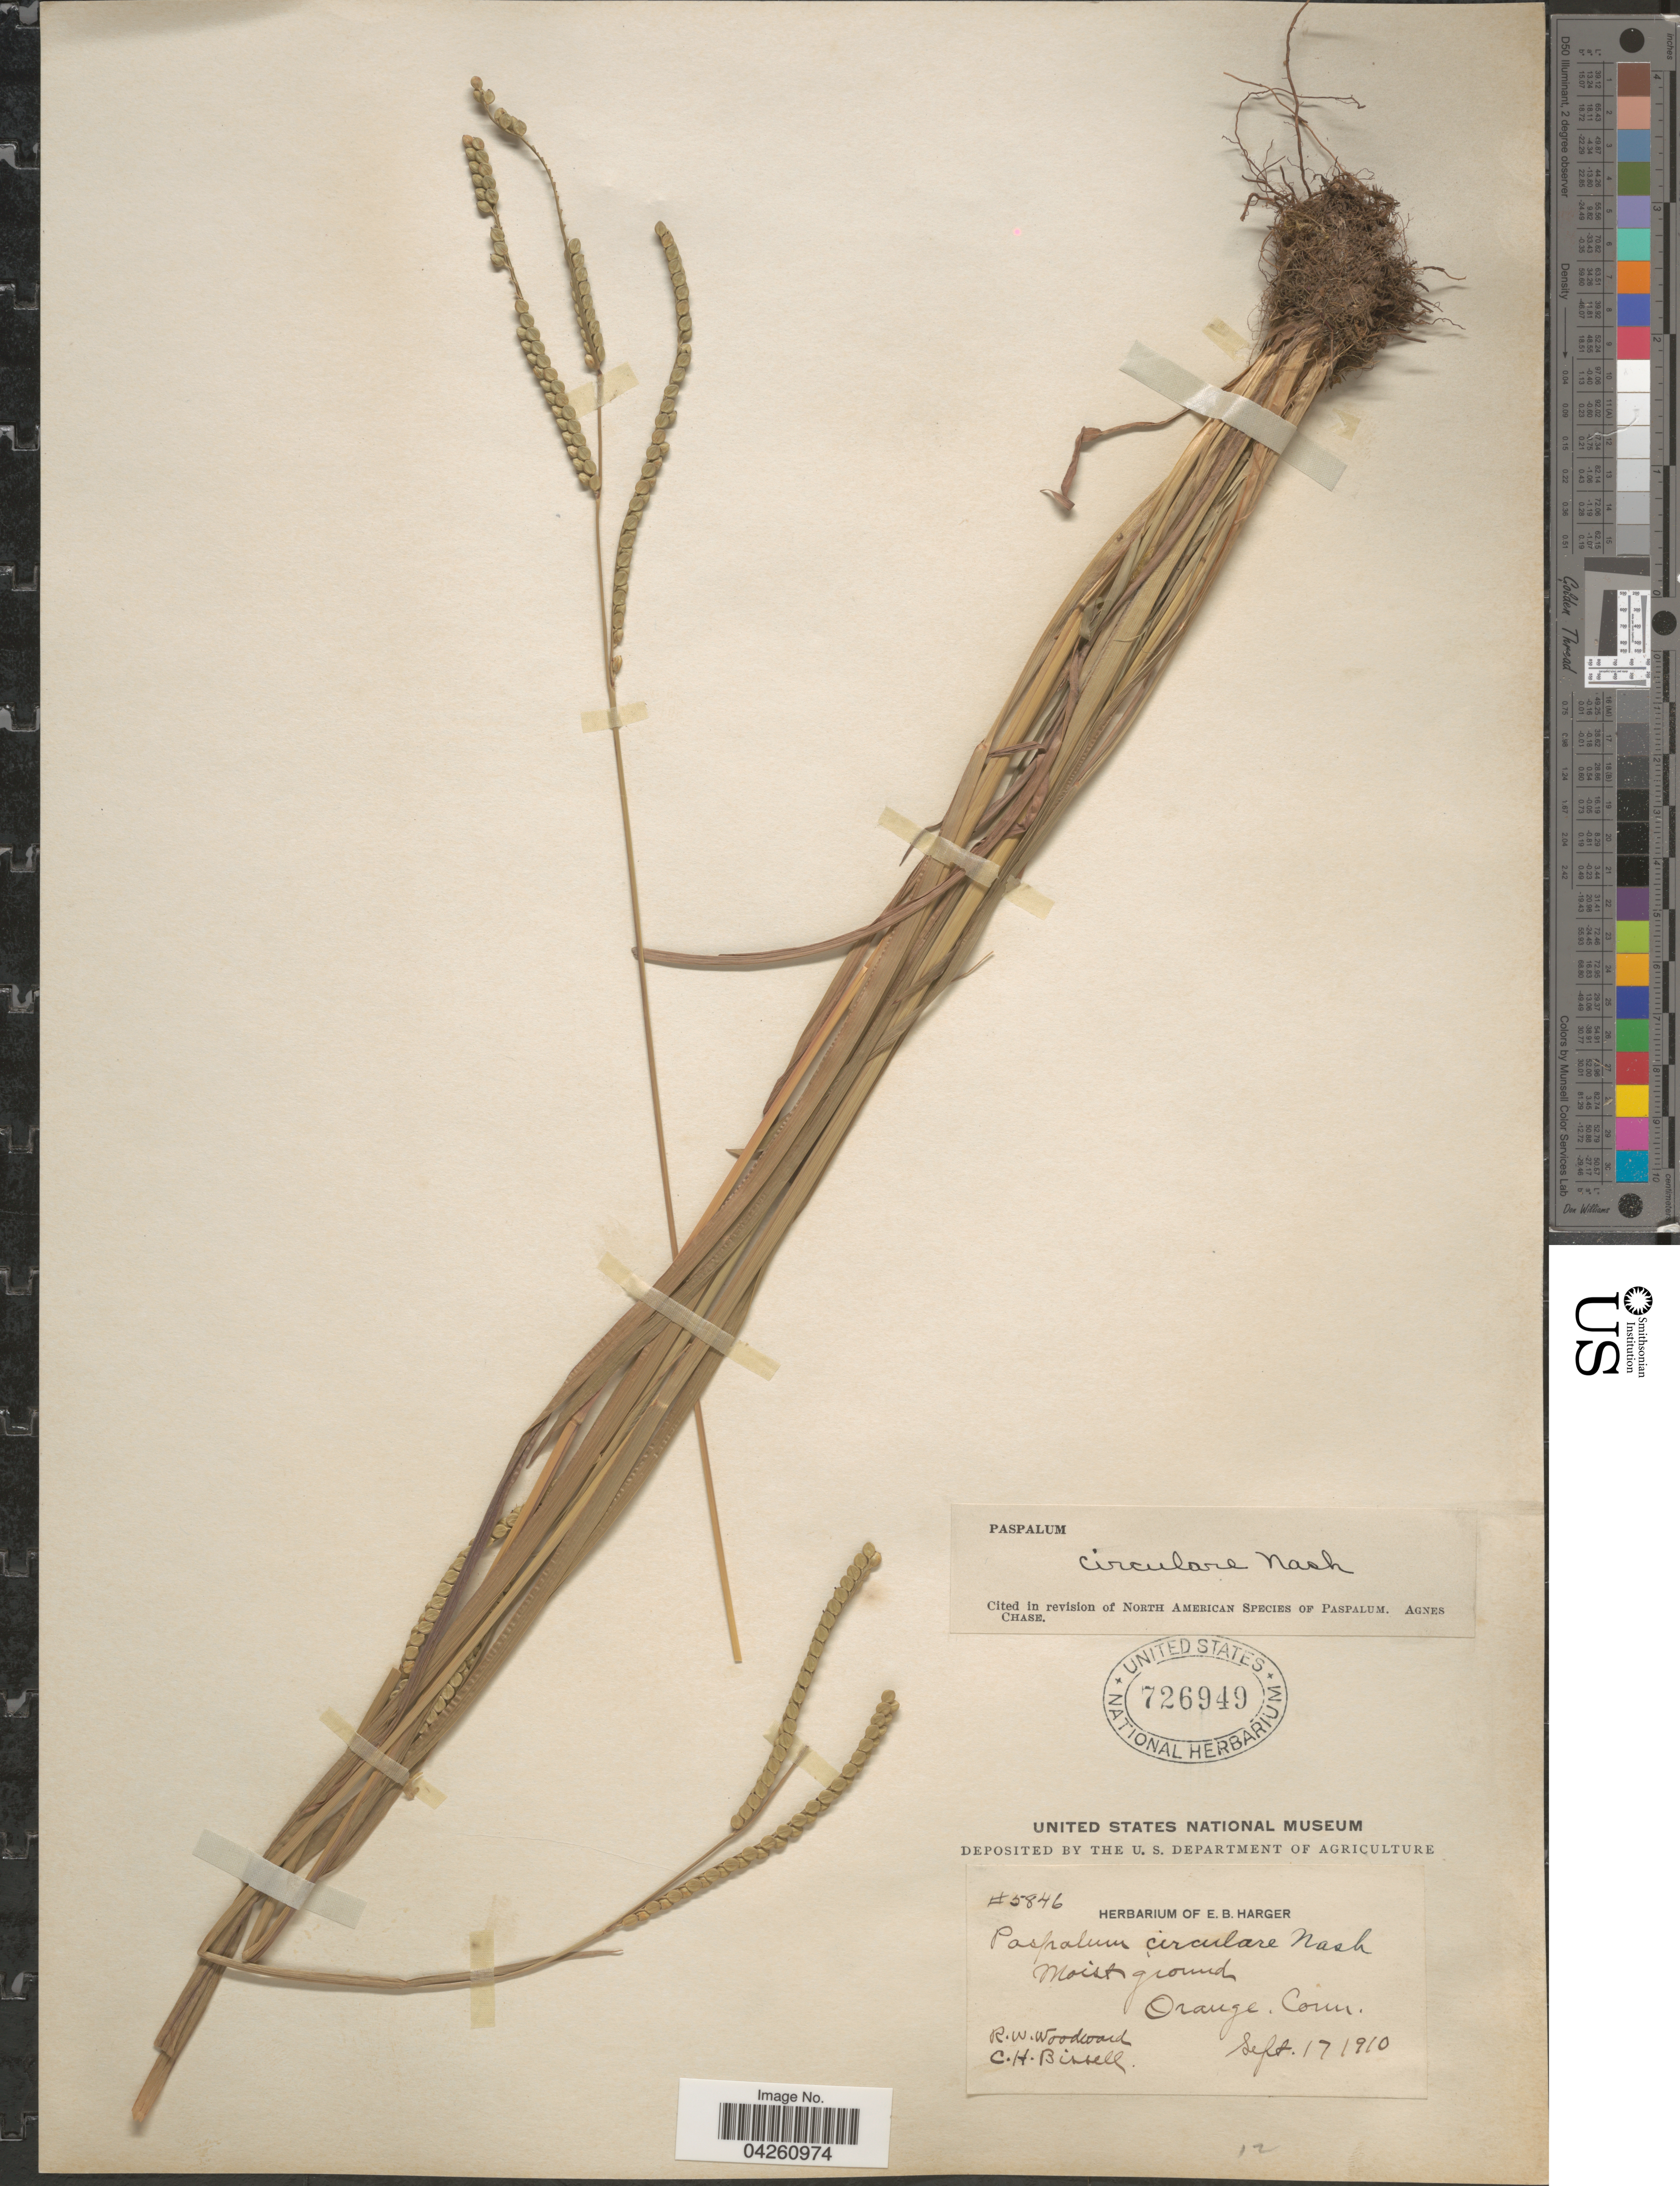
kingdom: Plantae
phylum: Tracheophyta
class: Liliopsida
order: Poales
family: Poaceae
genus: Paspalum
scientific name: Paspalum circulare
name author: Nash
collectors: R. Woodward & C. Bissell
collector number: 5846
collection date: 1910-09-17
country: United States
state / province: Connecticut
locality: Moist grounds. Orange.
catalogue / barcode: US 726949